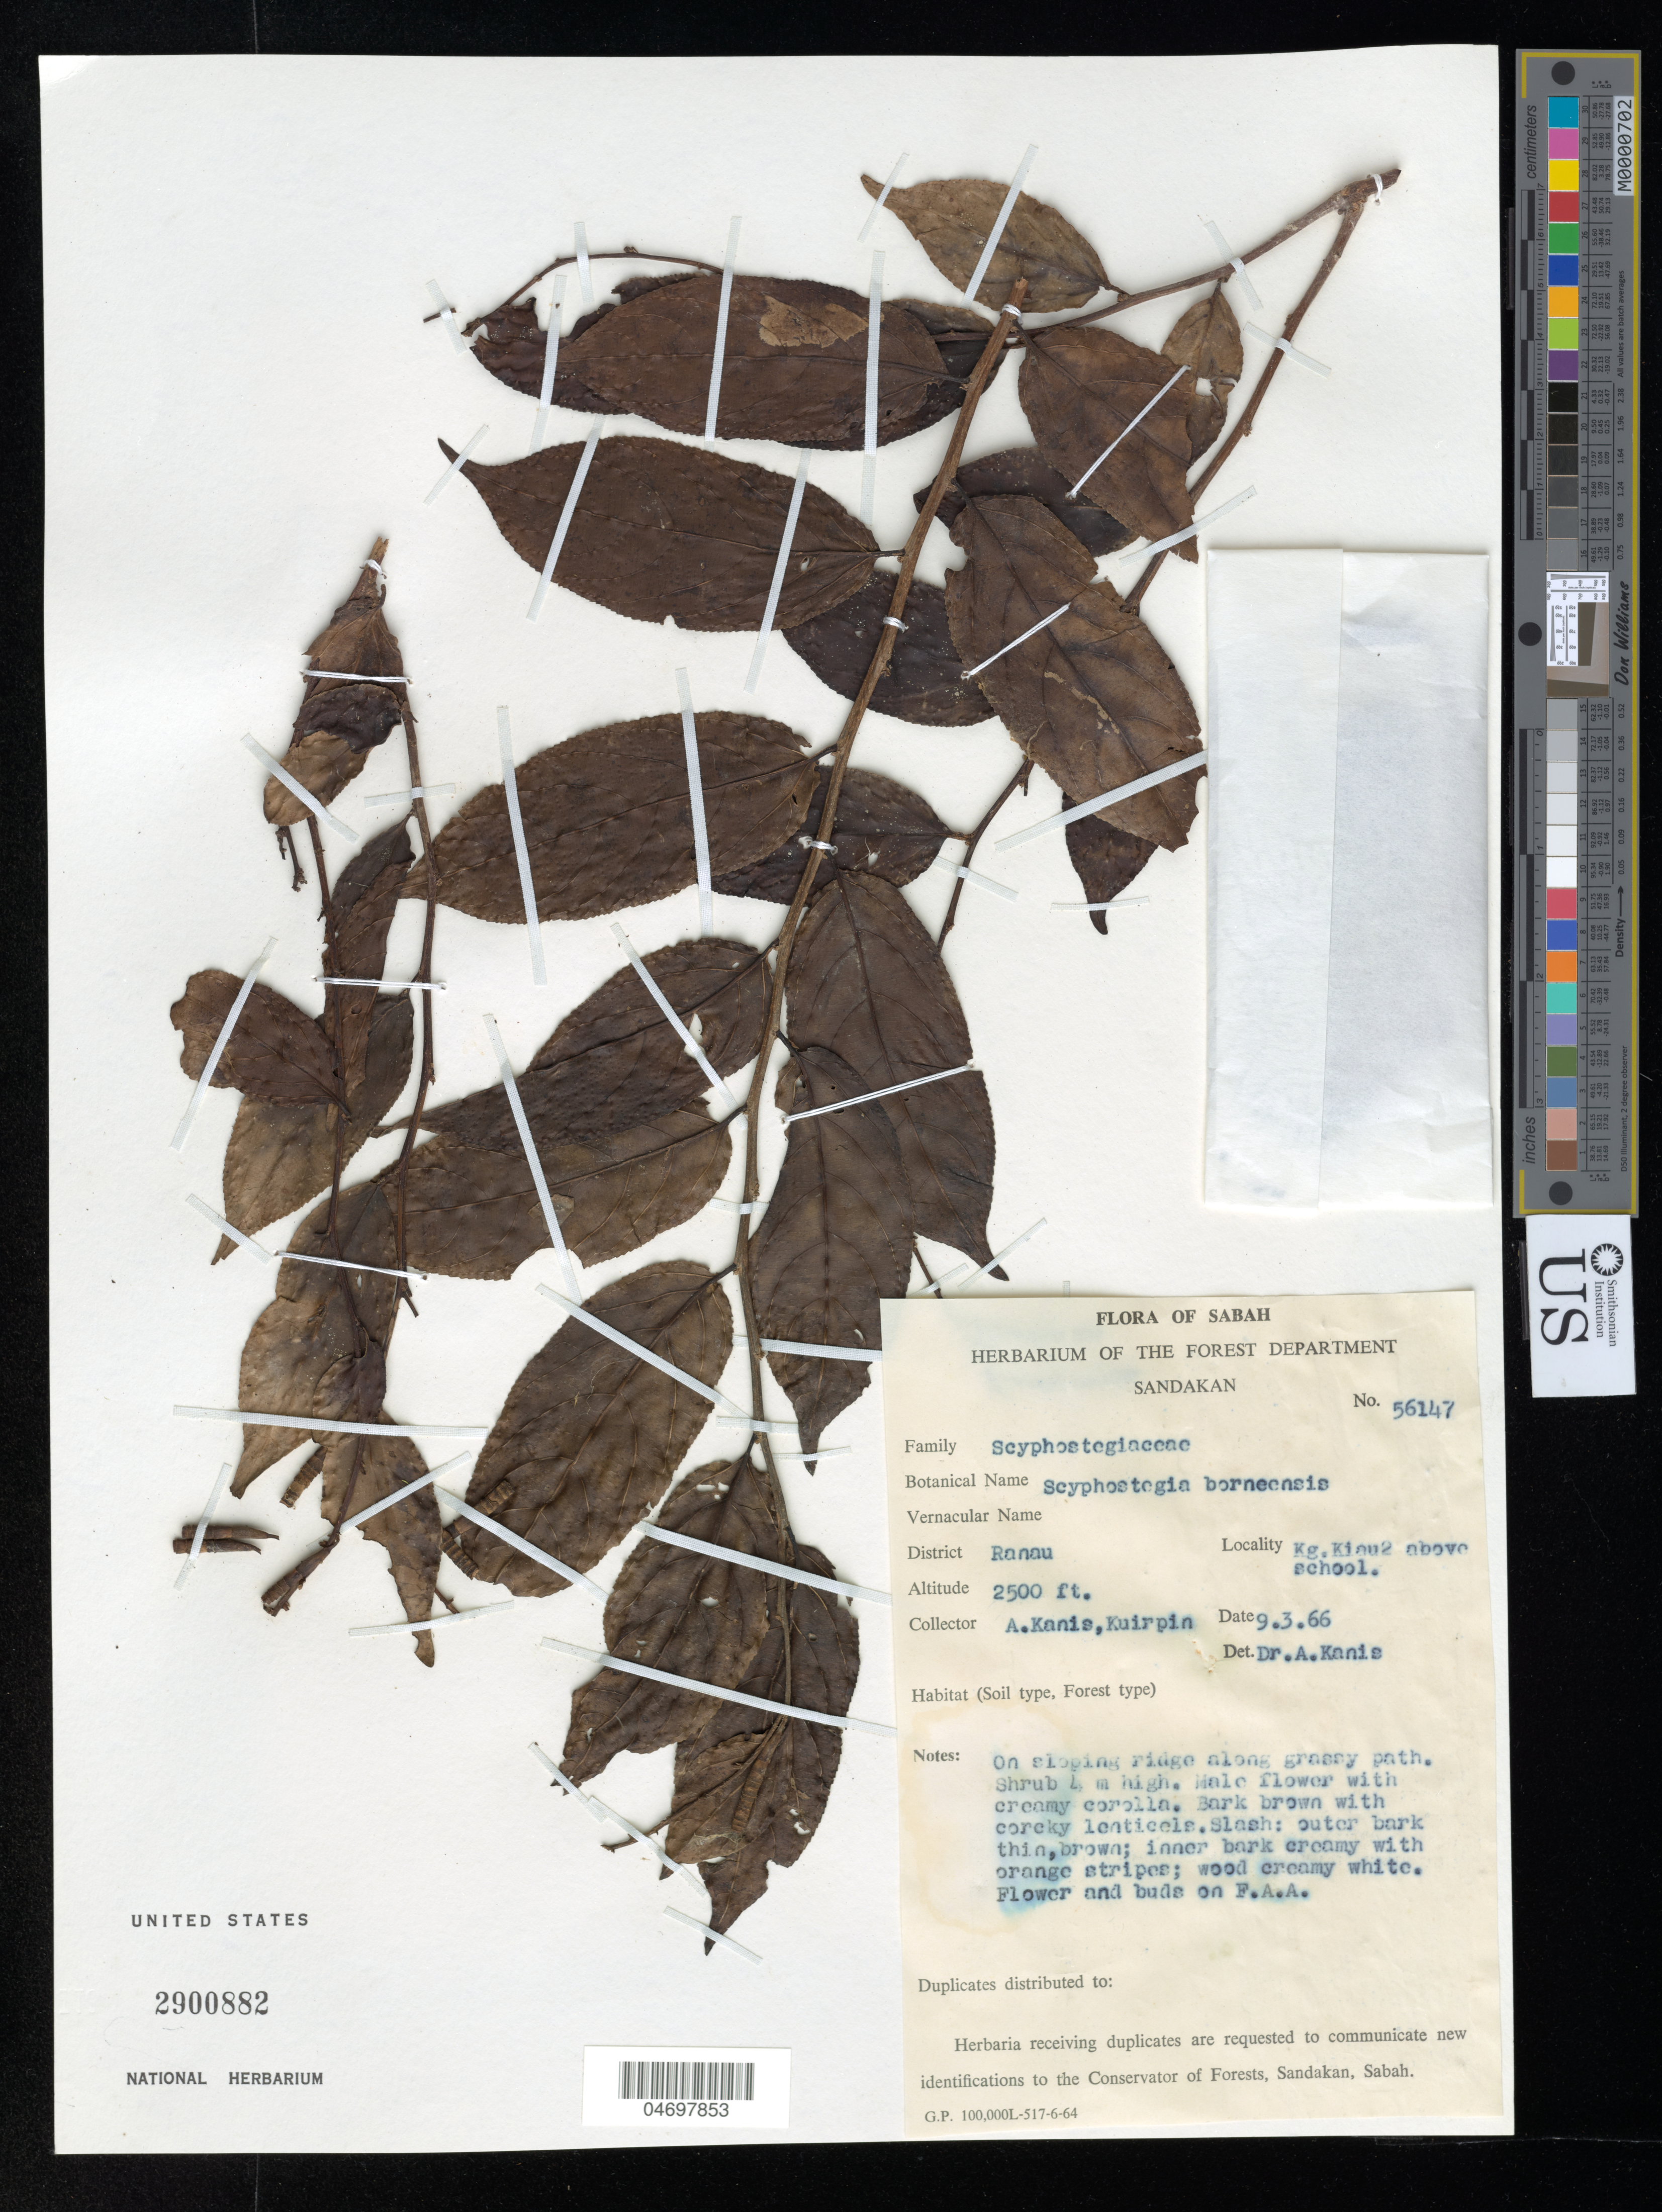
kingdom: Plantae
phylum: Tracheophyta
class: Magnoliopsida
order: Malpighiales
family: Salicaceae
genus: Scyphostegia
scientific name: Scyphostegia borneensis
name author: Stapf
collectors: A. Kanis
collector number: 56147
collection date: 1966-03-09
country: Malaysia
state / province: Sabah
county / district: Ranau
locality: Kg. Kiau2 above school; Sandakan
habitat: On sloping ridge along grassy path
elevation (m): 762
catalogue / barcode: US 2900882